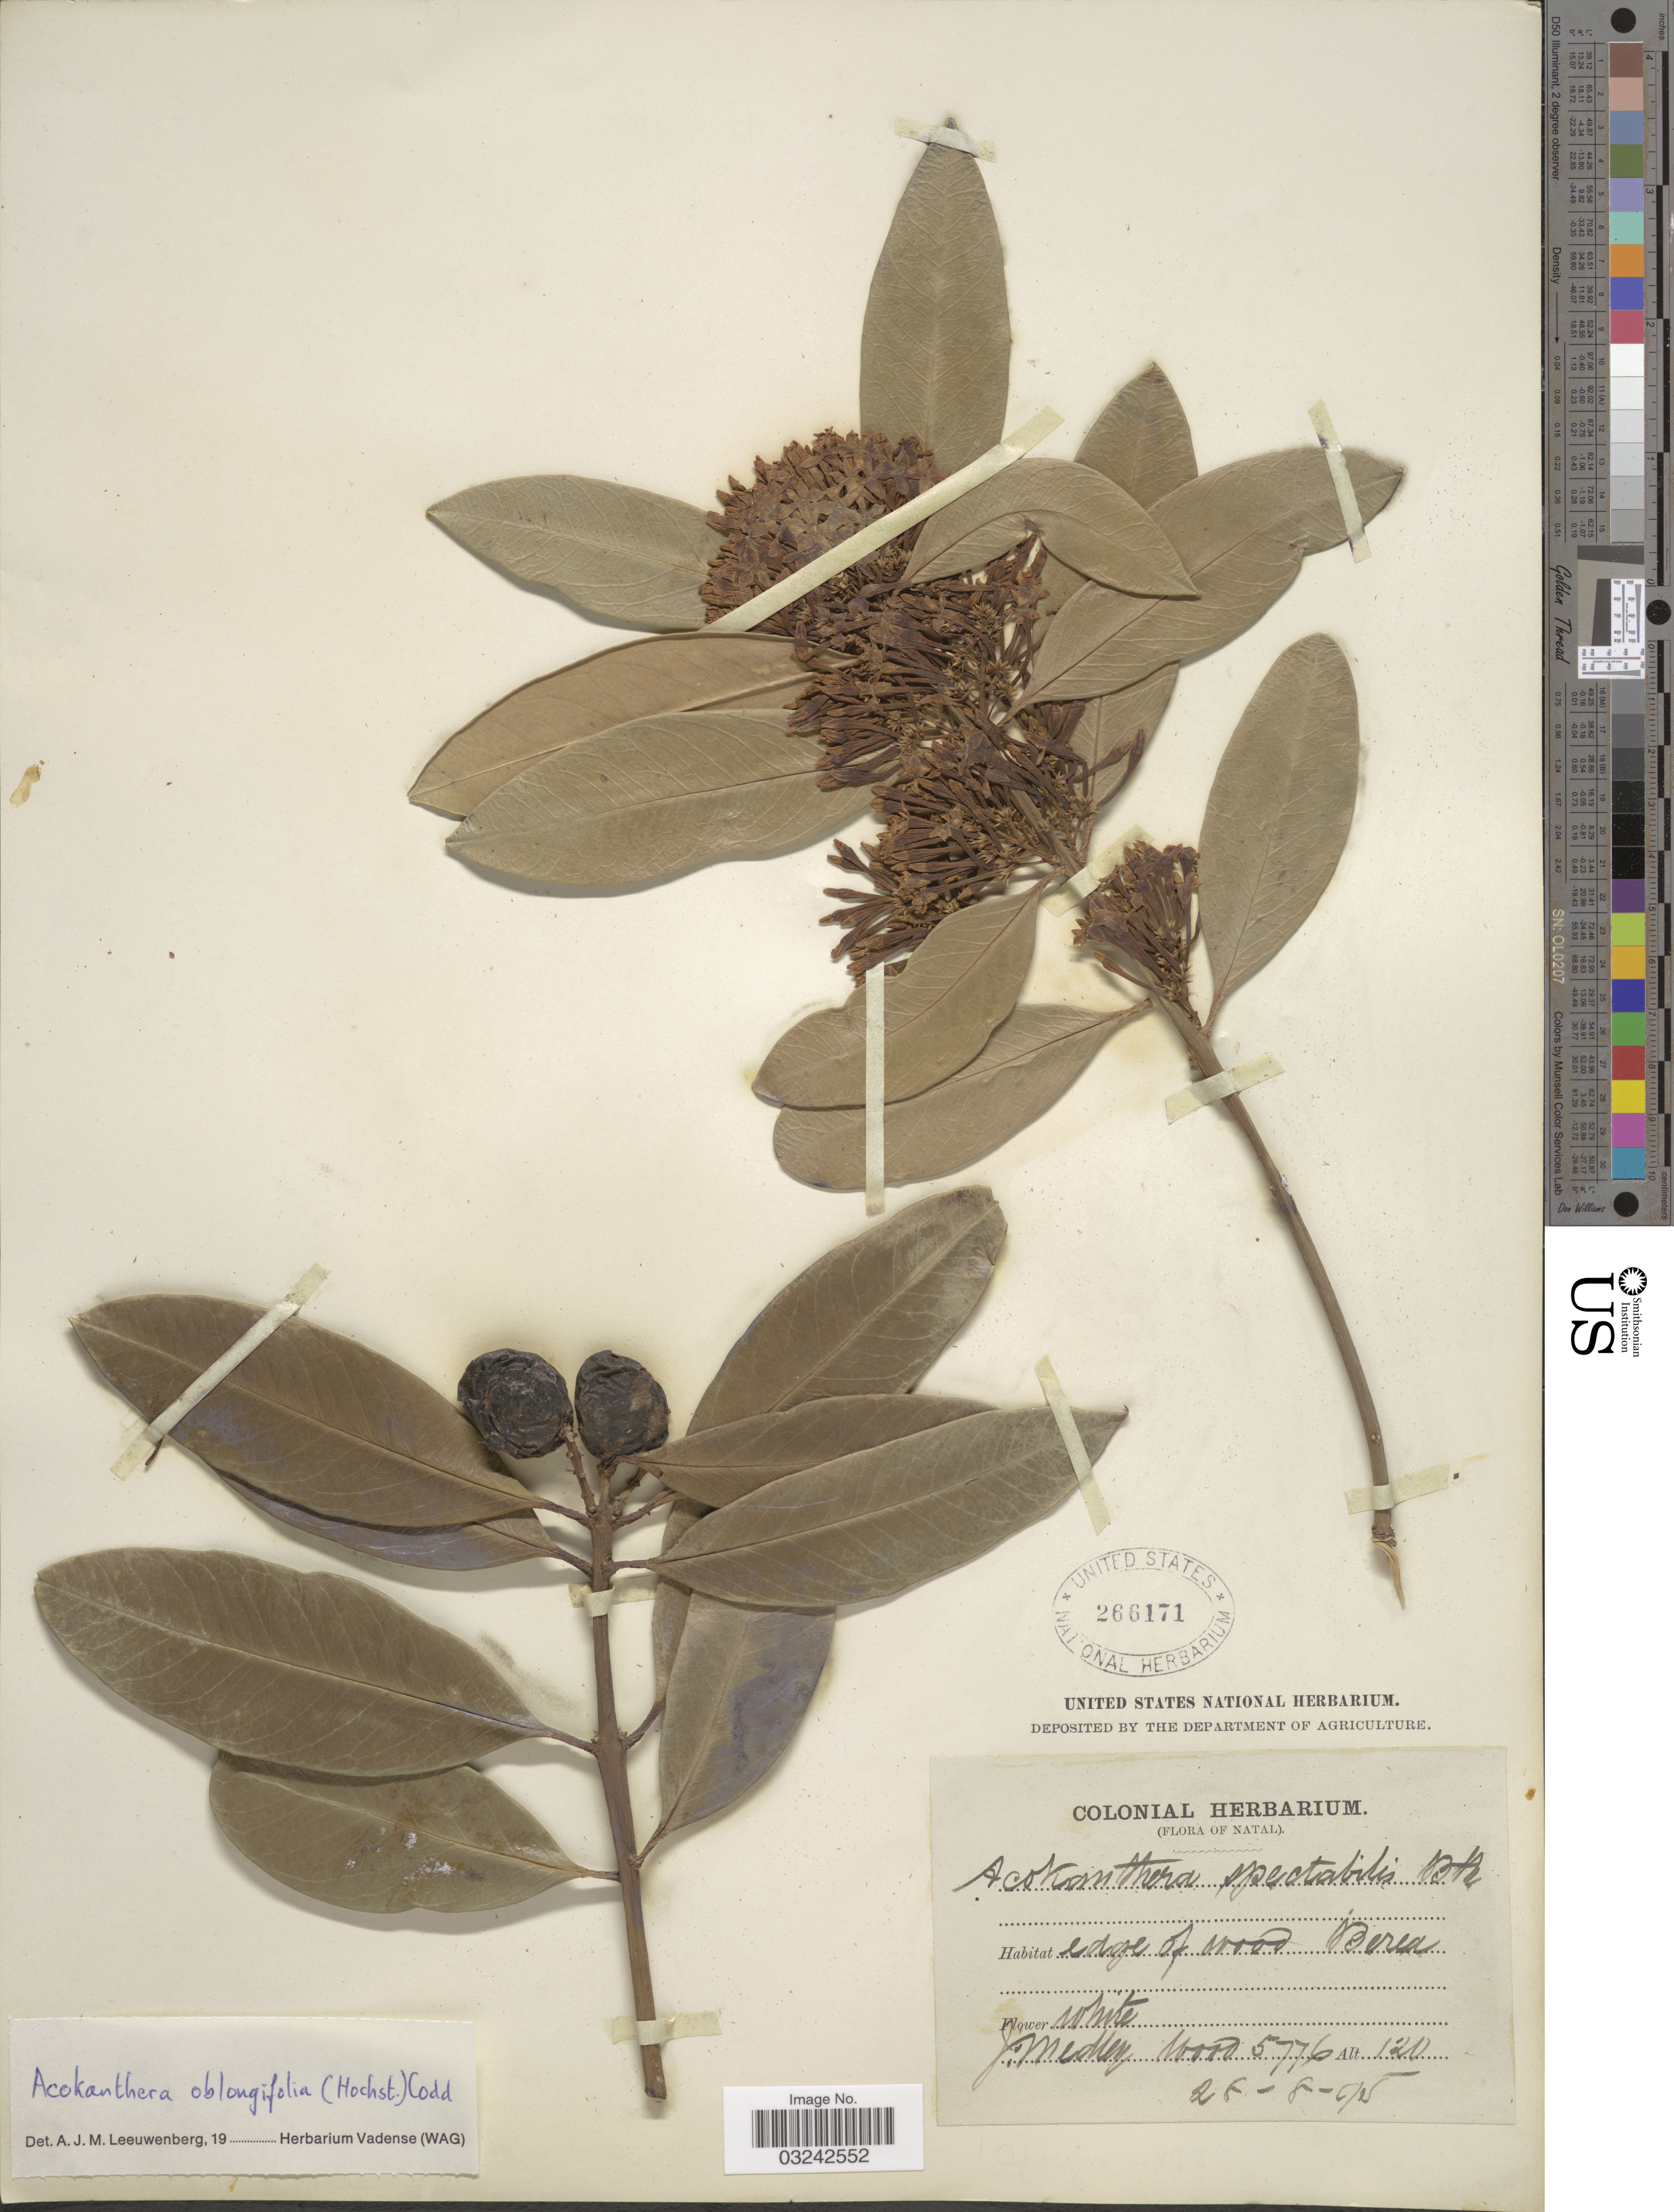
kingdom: Plantae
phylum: Tracheophyta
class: Magnoliopsida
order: Gentianales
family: Apocynaceae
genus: Acokanthera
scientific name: Acokanthera oblongifolia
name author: (Hochst.) Codd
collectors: J. Medley Wood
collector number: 5776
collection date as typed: Transcribed d/m/y: 26/8/95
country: South Africa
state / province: KwaZulu-Natal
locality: Natal. Berea.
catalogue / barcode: US 266171